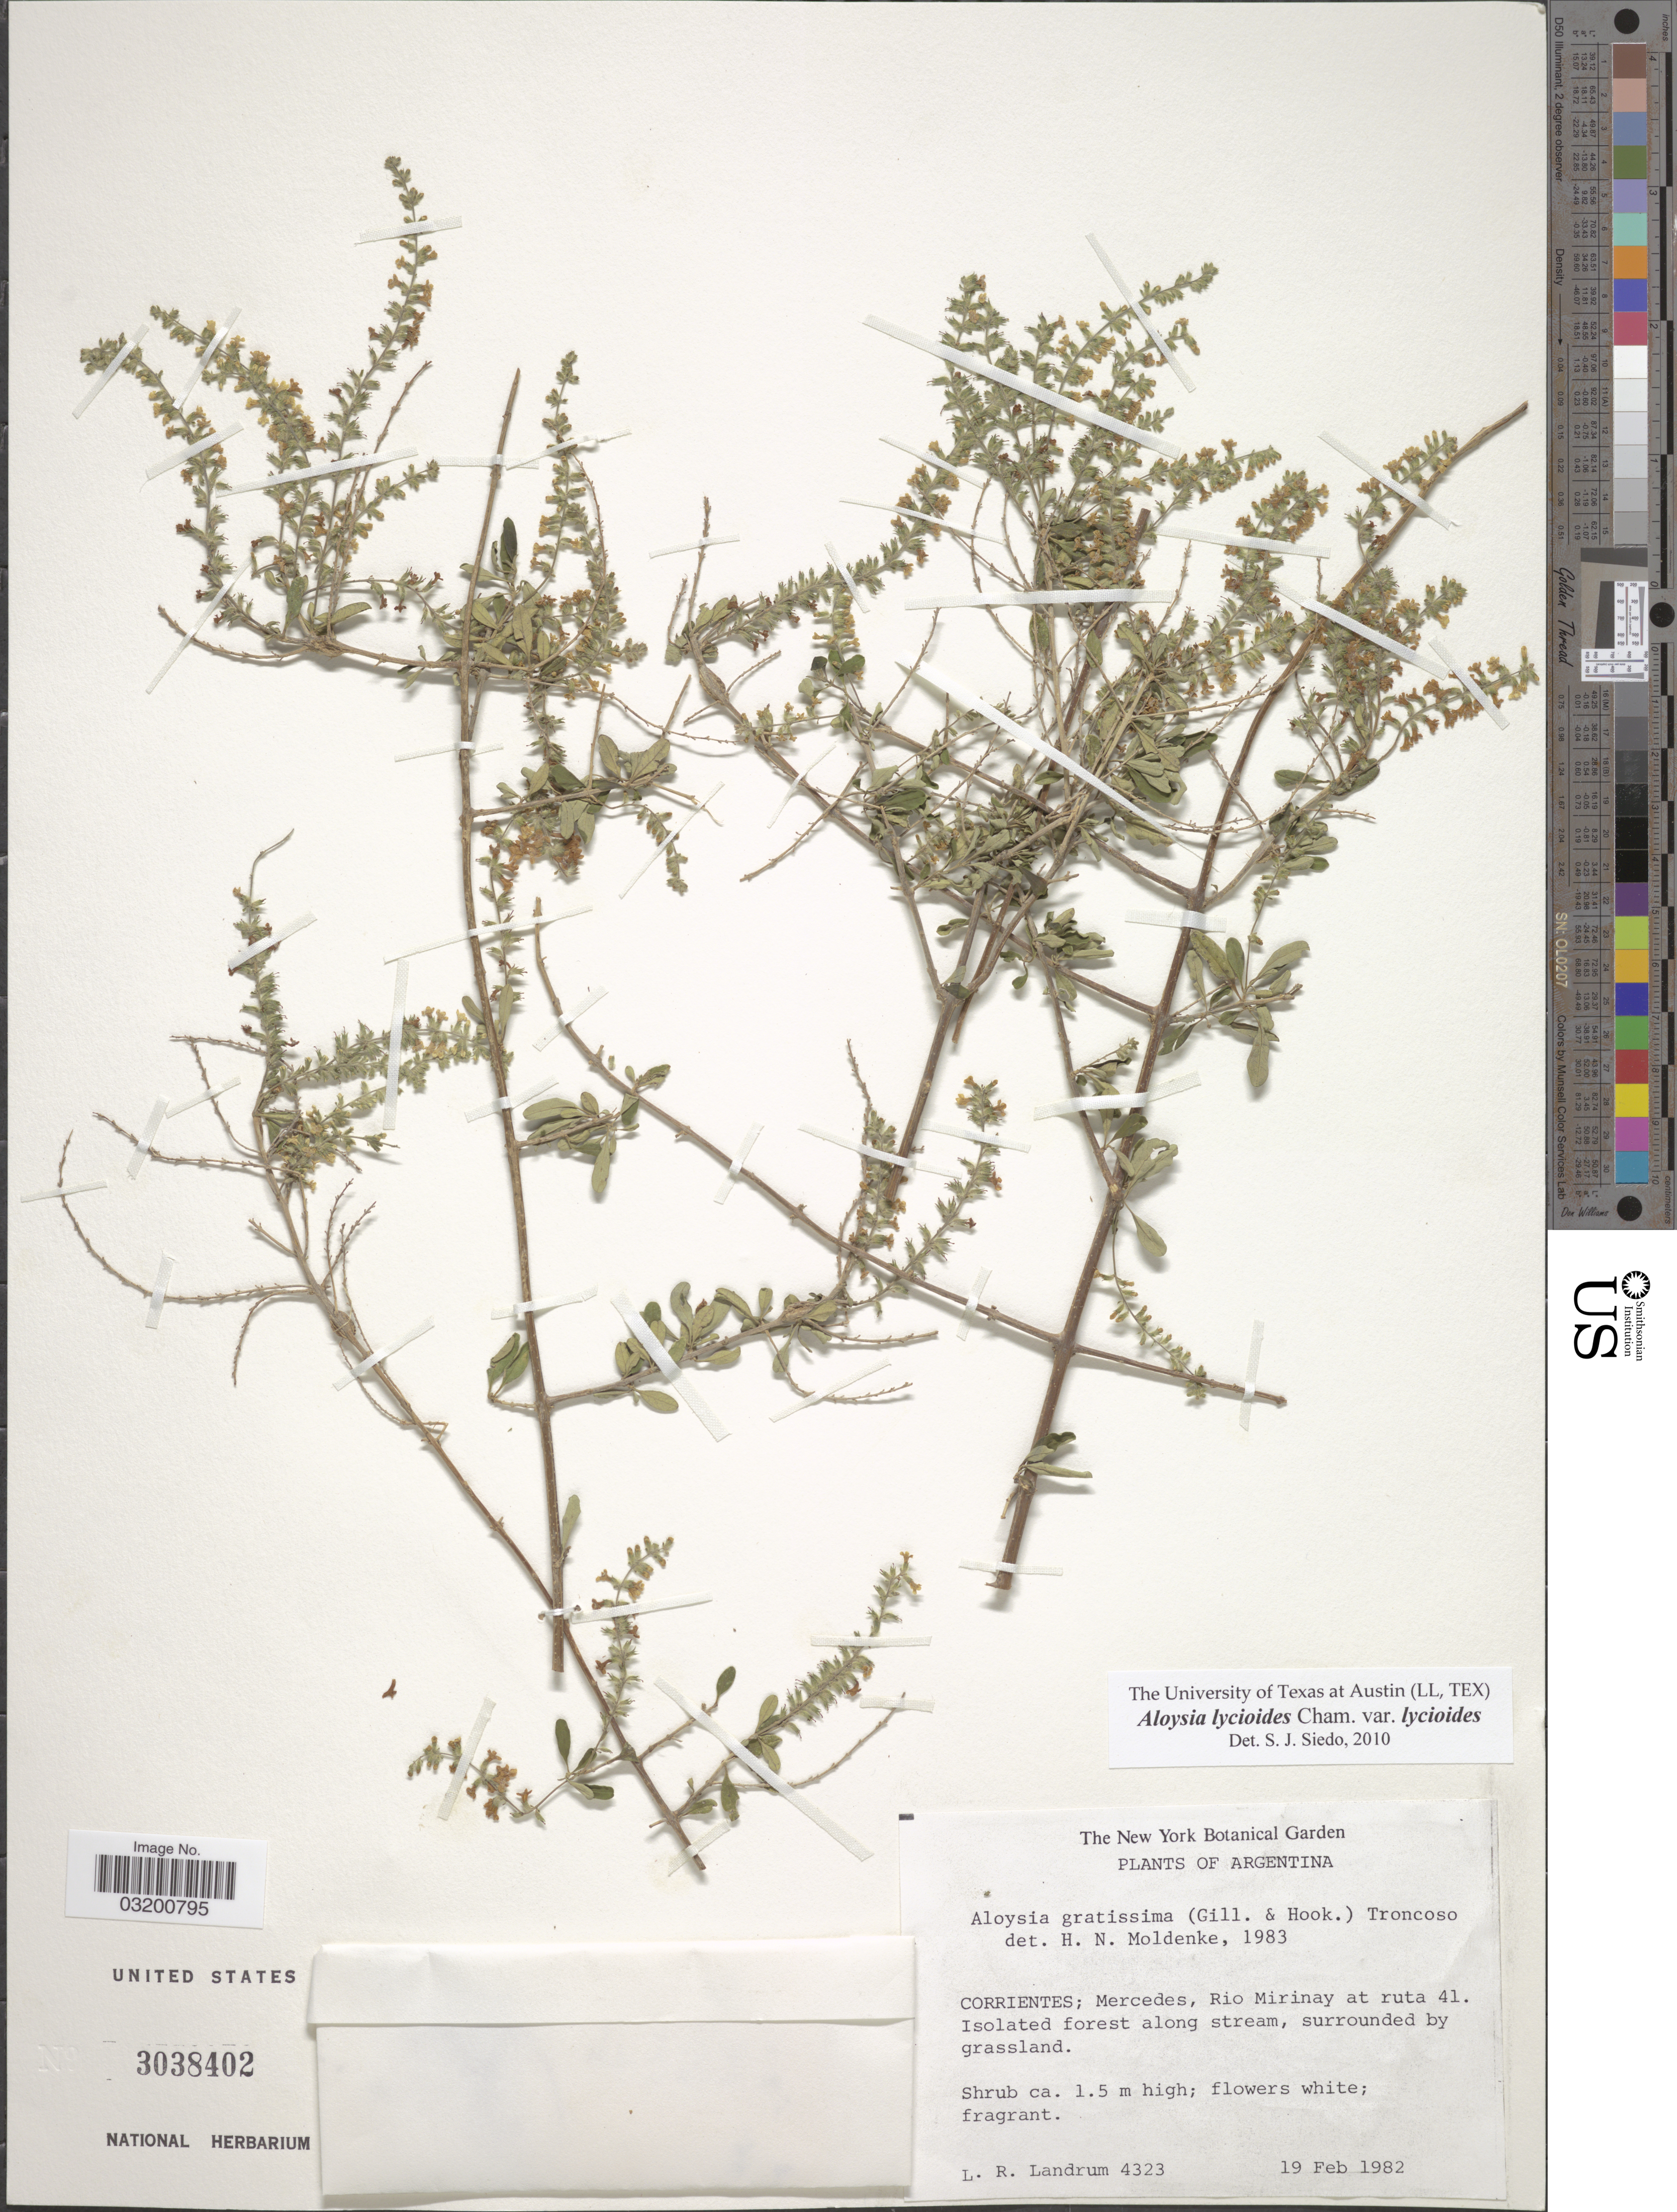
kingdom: Plantae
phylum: Tracheophyta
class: Magnoliopsida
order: Lamiales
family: Verbenaceae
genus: Aloysia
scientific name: Aloysia lycioides var. lycioides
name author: Cham.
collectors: L. R. Landrum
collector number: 4323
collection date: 1982-02-19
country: Argentina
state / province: Corrientes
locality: Mecedes, Rio Mirinay at ruta 41.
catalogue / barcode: US 3038402